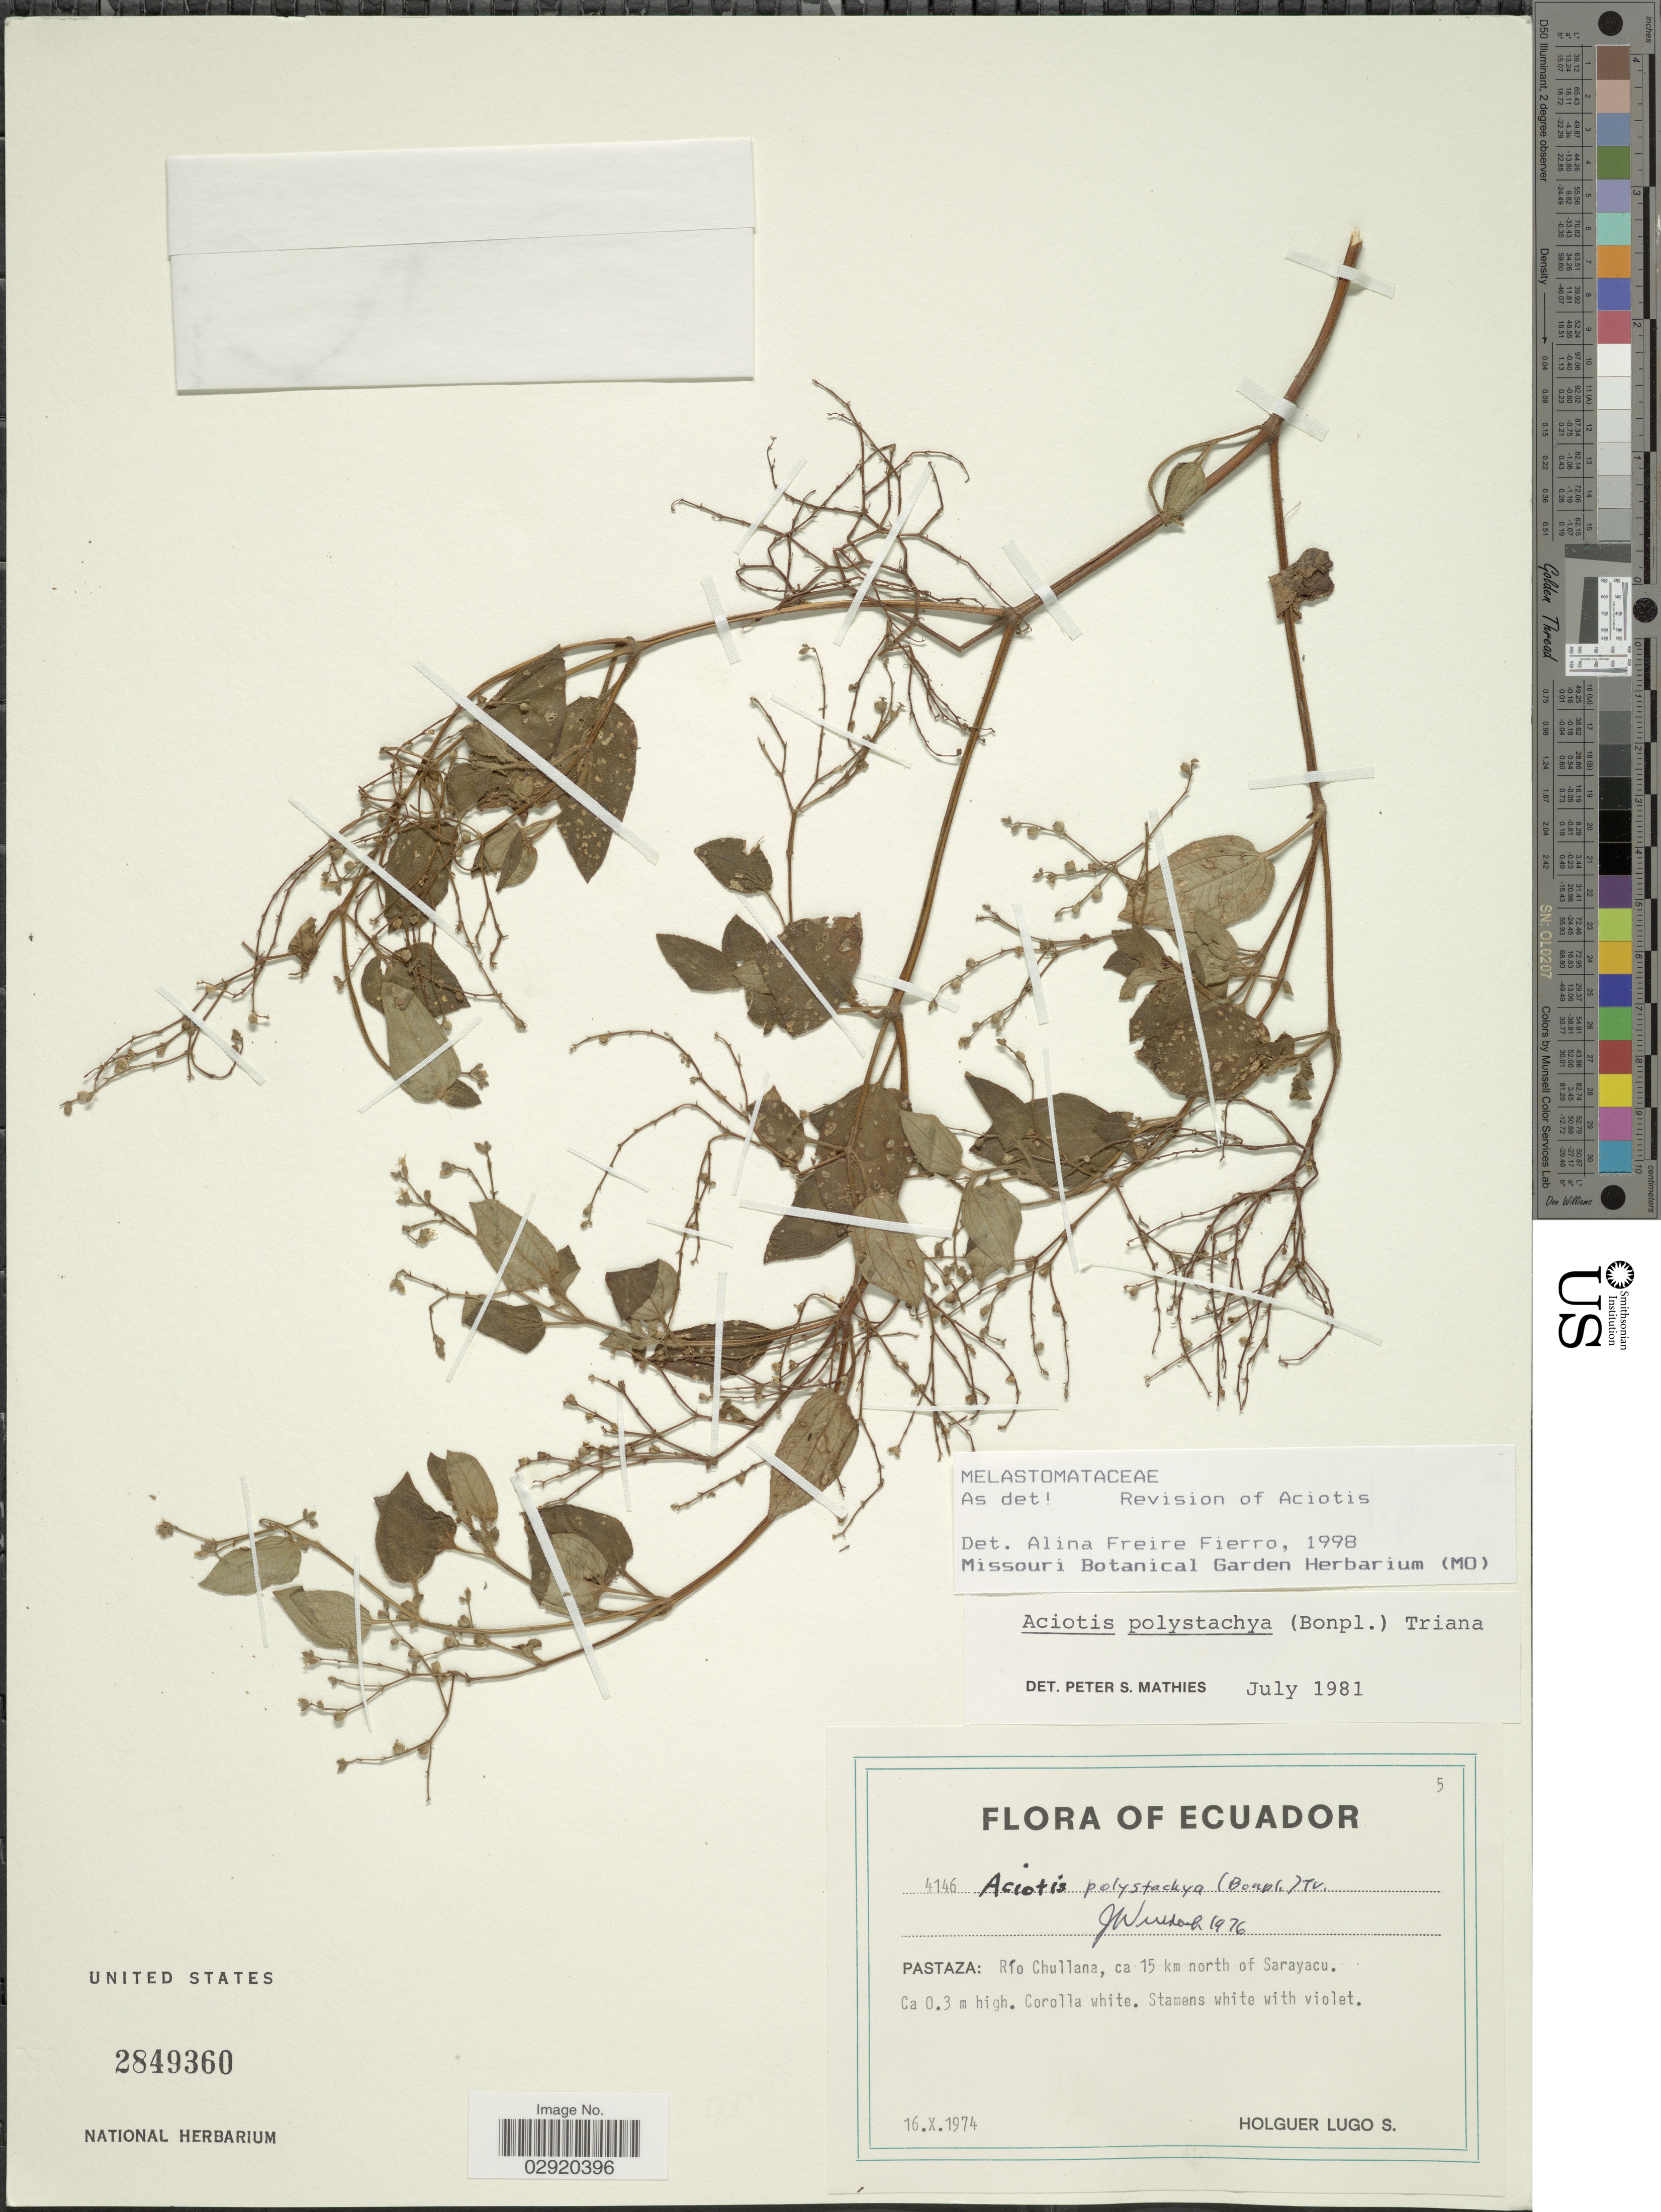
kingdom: Plantae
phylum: Tracheophyta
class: Magnoliopsida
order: Myrtales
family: Melastomataceae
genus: Aciotis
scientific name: Aciotis polystachya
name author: (Bonpl.) Triana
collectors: H. Lugo S.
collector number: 4146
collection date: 1974-10-16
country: Ecuador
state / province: Pastaza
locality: Pastaza: Río Chullana, ca 15 km north of Sarayacu.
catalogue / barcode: US 2849360